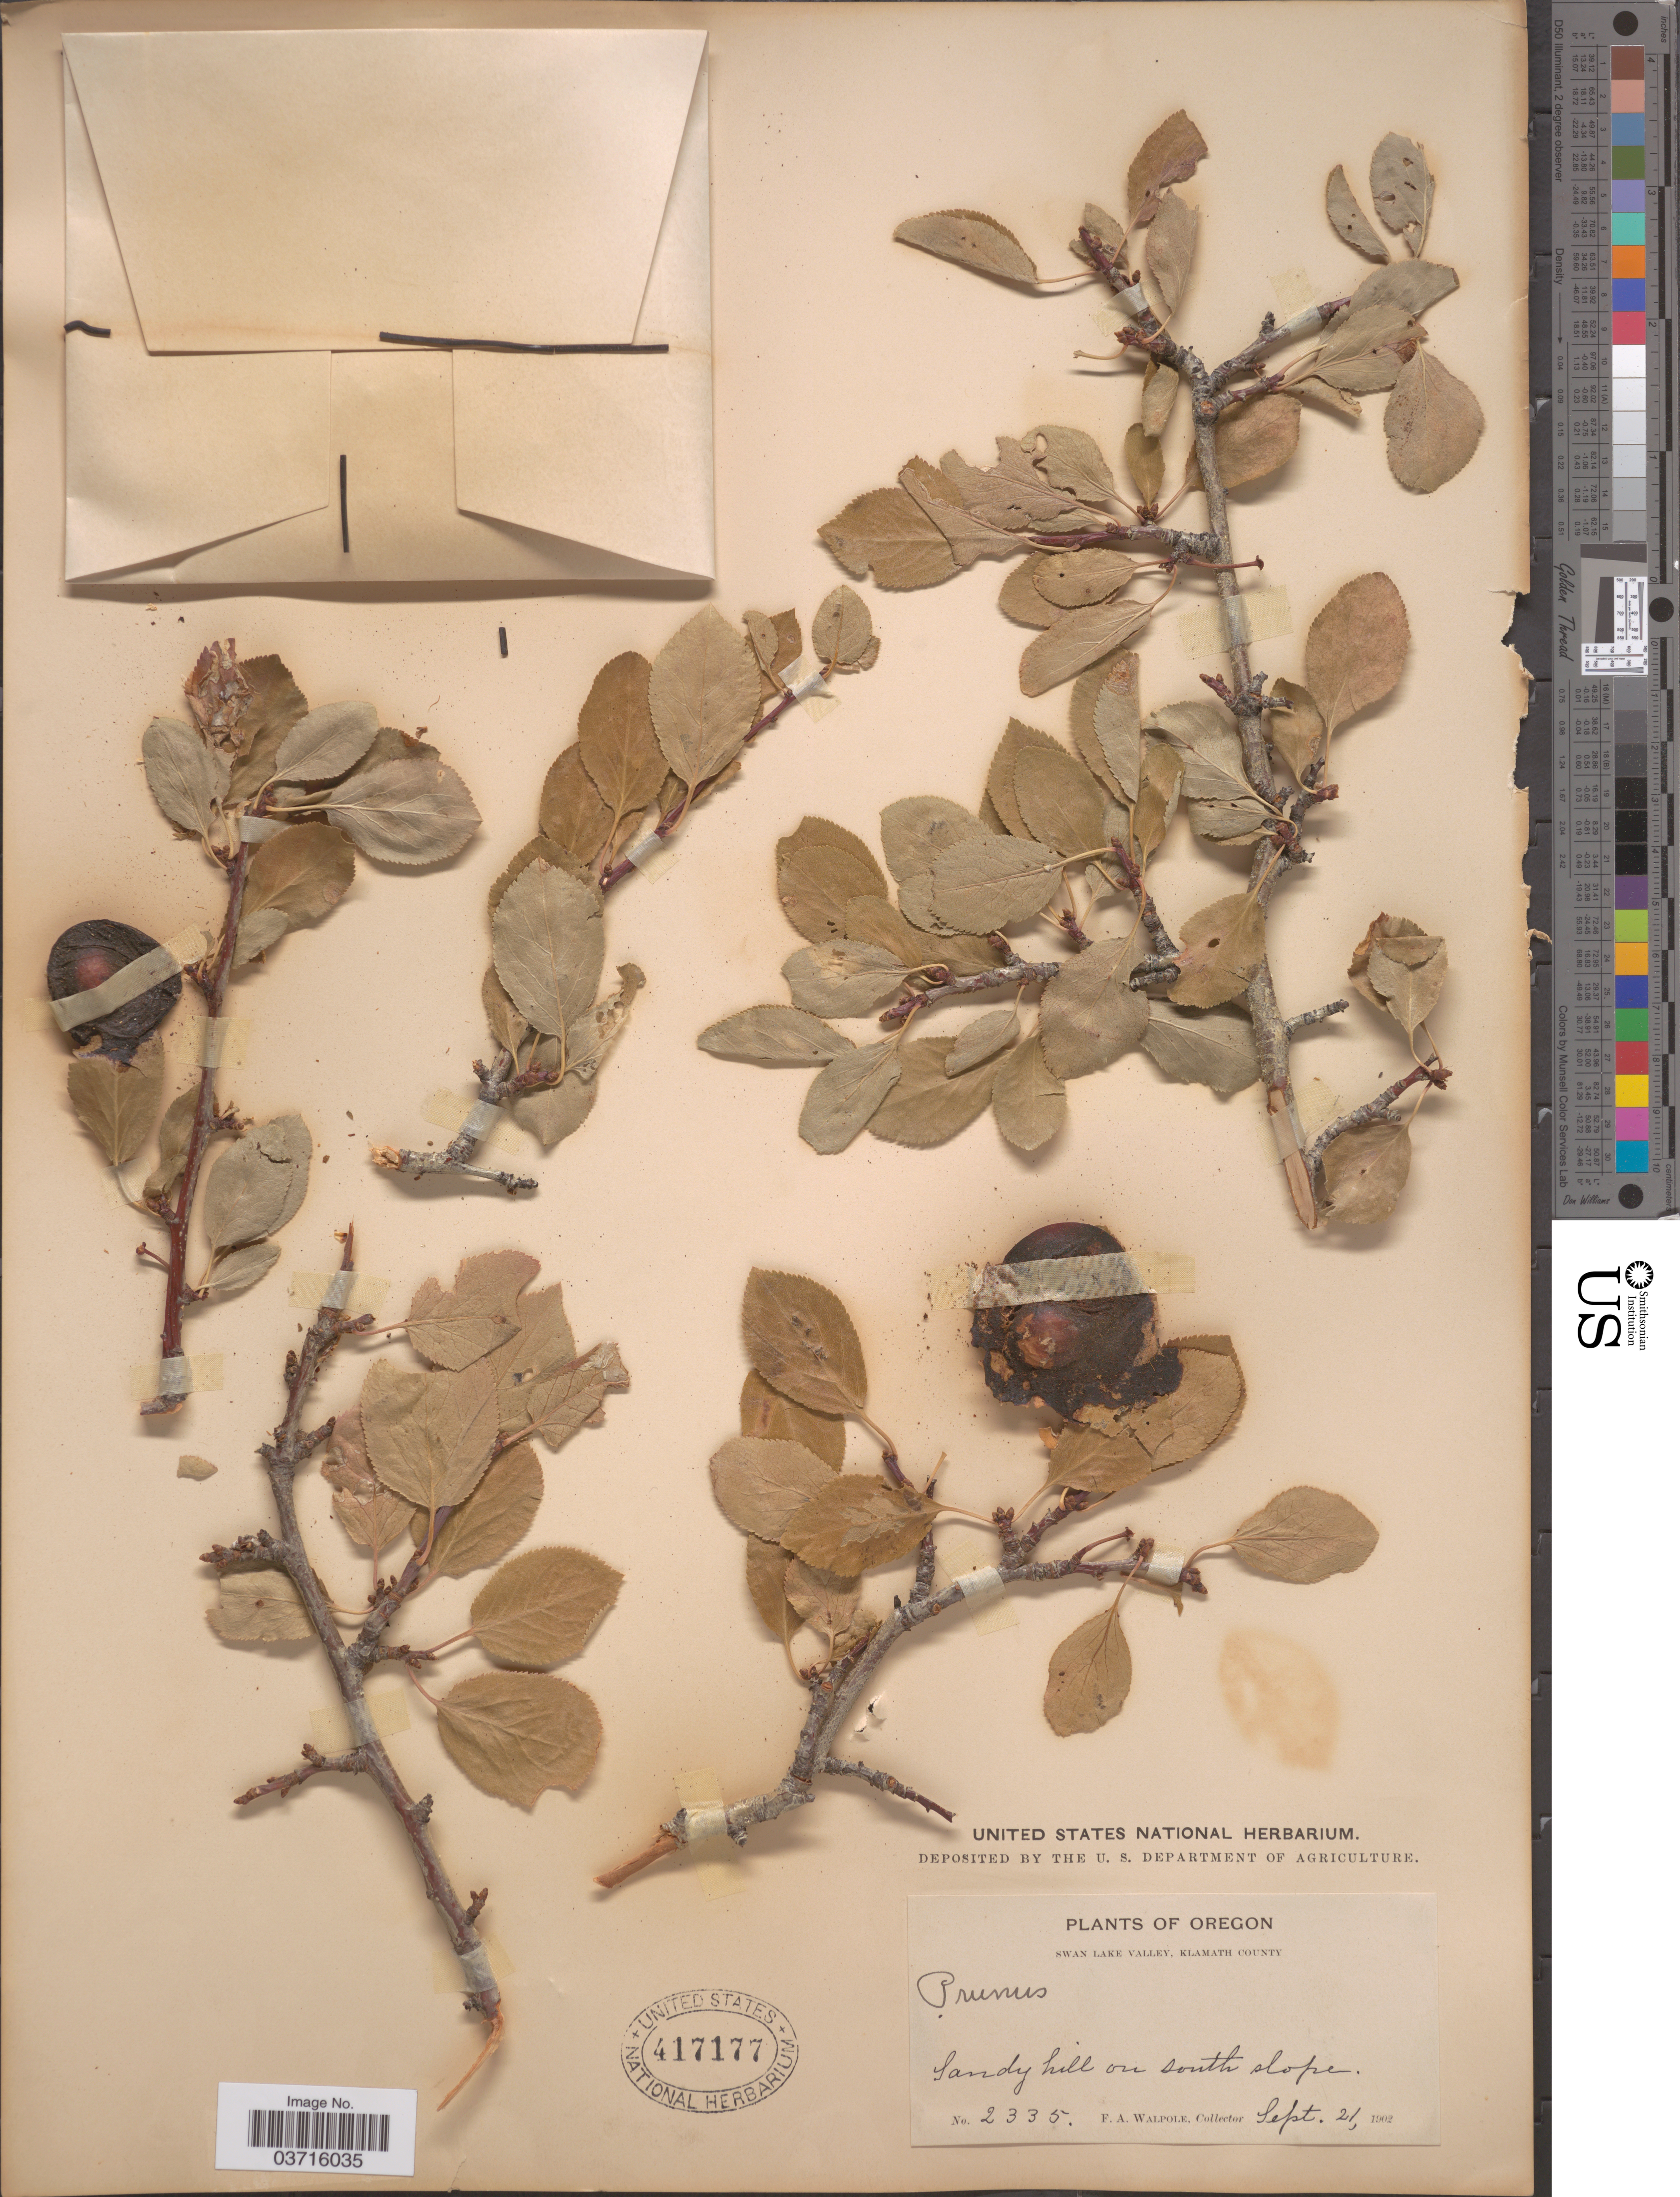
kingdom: Plantae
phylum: Tracheophyta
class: Magnoliopsida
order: Rosales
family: Rosaceae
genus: Prunus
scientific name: Prunus oregana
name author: Greene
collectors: F. Walpole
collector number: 2335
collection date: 1902-09-21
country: United States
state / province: Oregon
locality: Swan Lake Valley, Klamath County. Sandy hill on south slope.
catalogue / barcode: US 417177